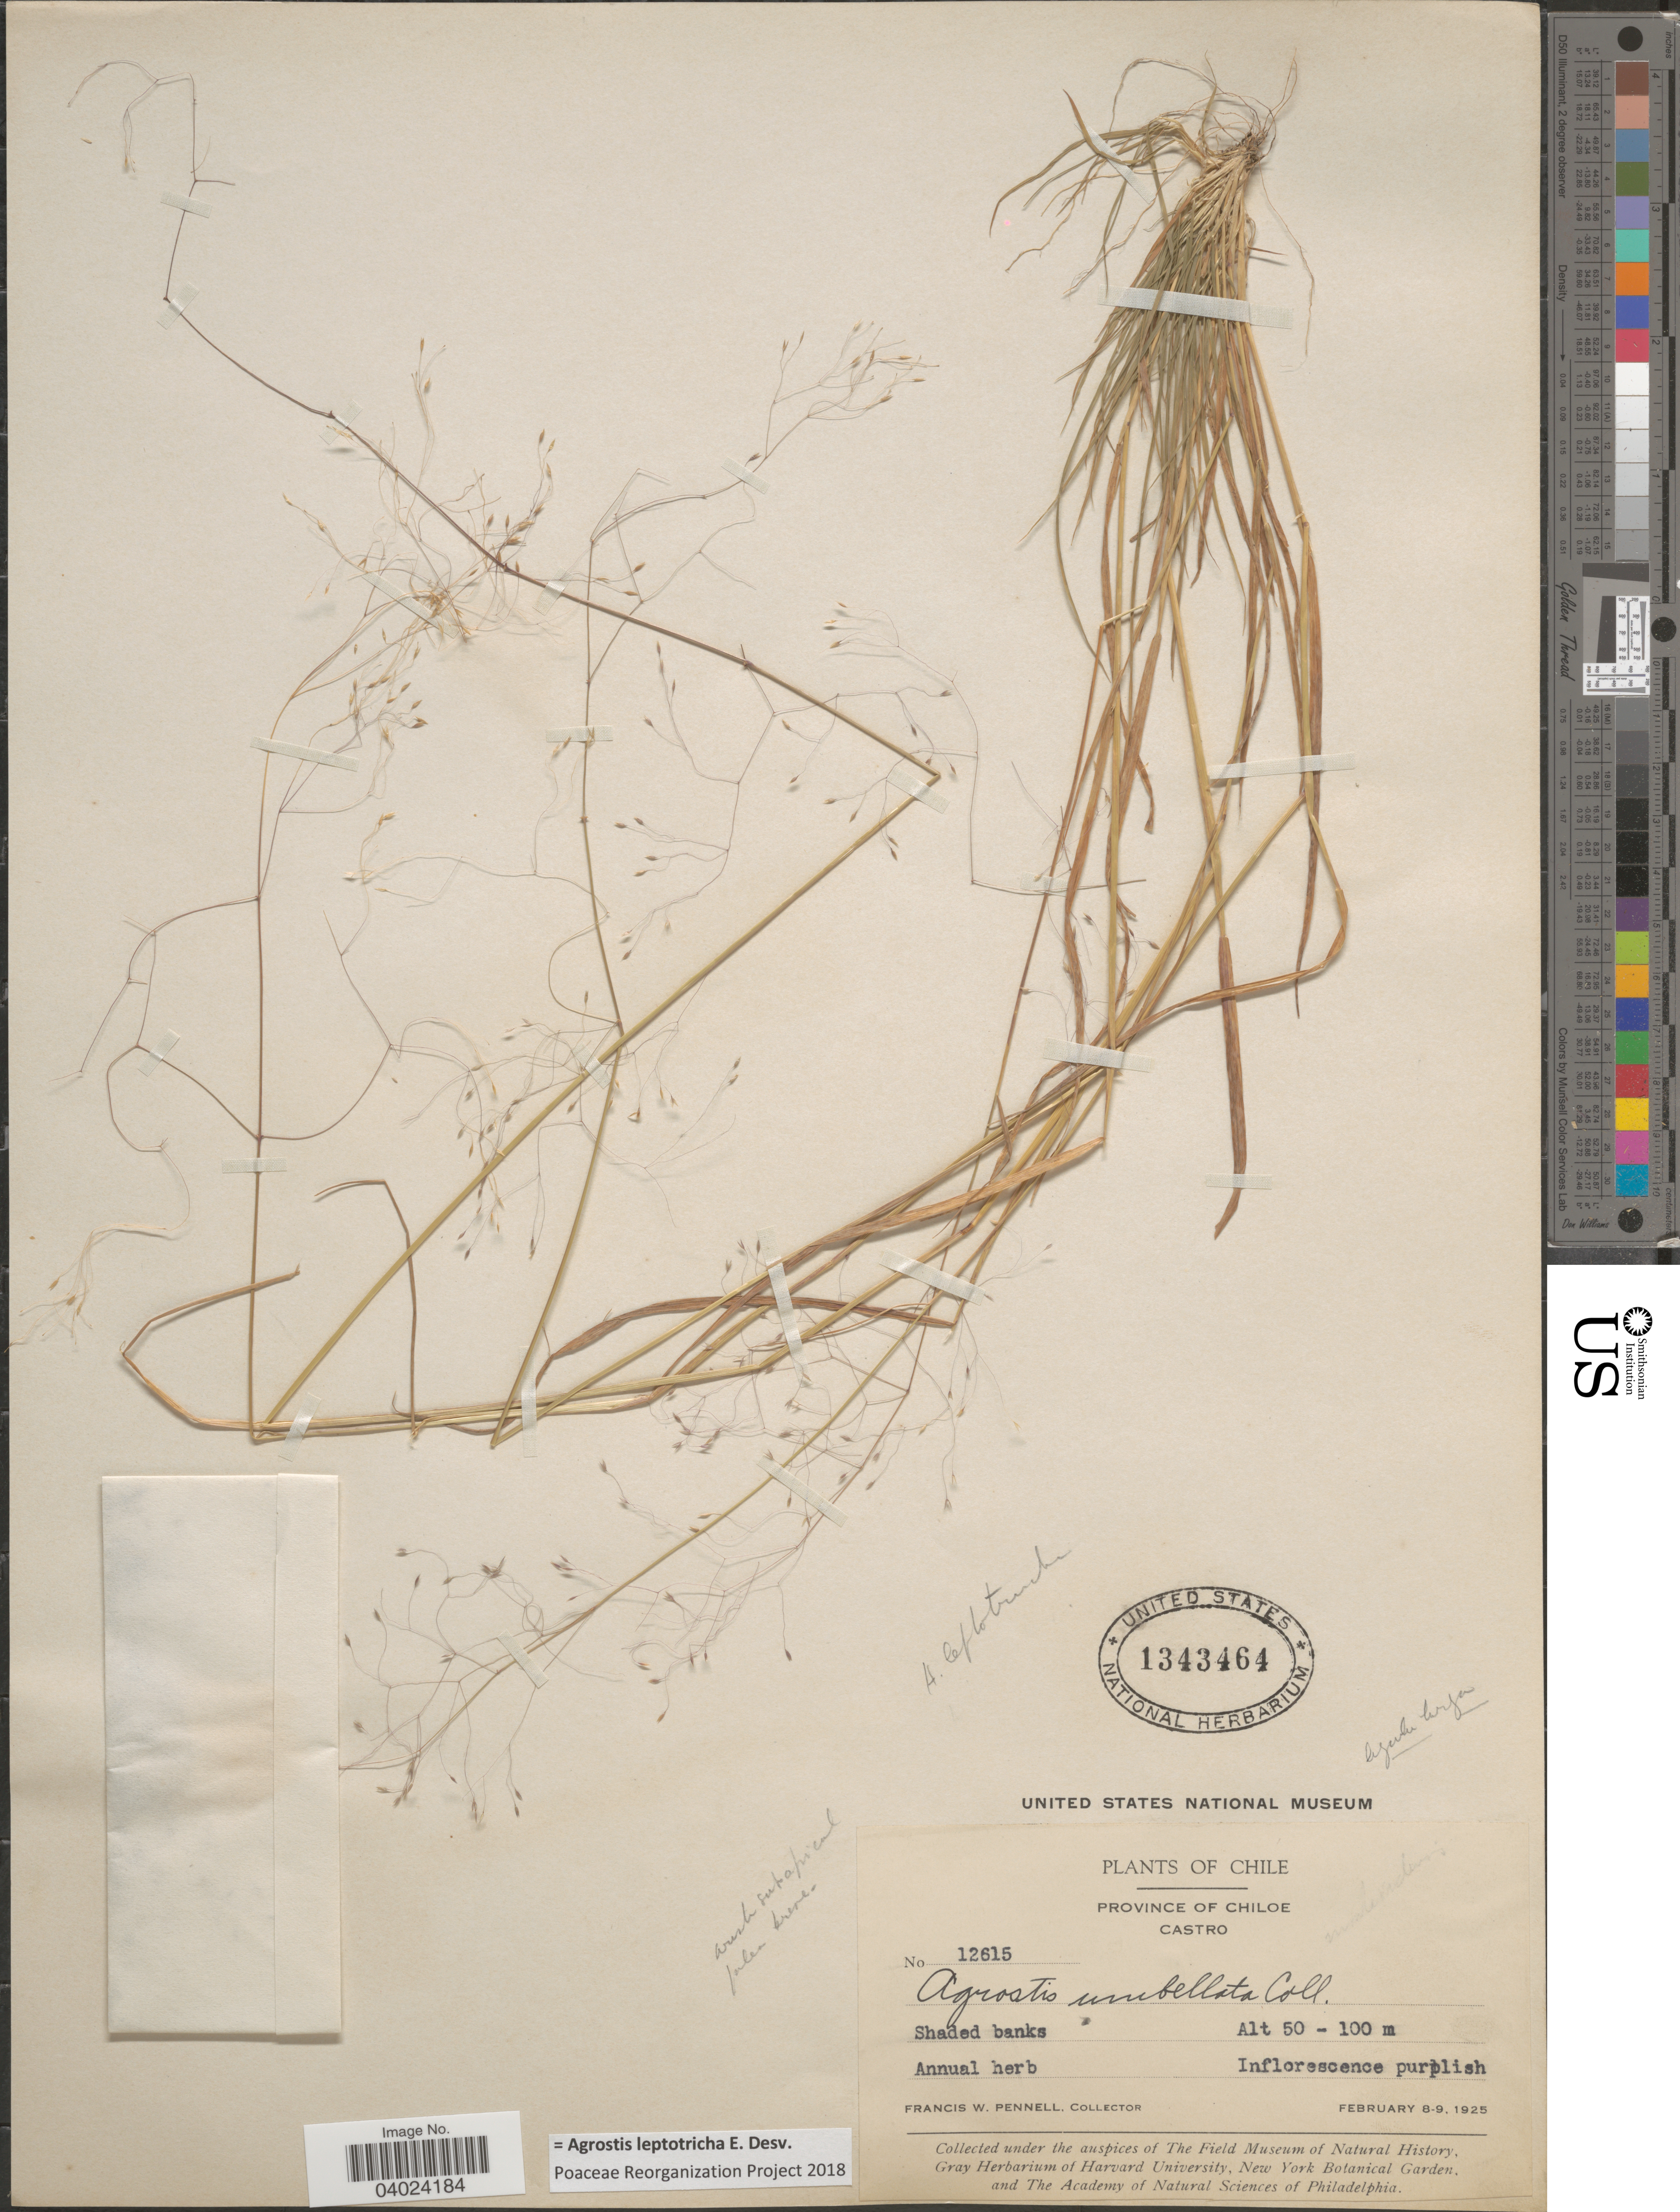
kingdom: Plantae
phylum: Tracheophyta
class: Liliopsida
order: Poales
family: Poaceae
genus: Agrostis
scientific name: Agrostis leptotricha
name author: É. Desv.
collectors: F. W. Pennell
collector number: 12615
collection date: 1925-02-08/1925-02-09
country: Chile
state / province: Arica y Parinacota (XV)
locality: Province of Chiloe. Castro.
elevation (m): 50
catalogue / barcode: US 1343464